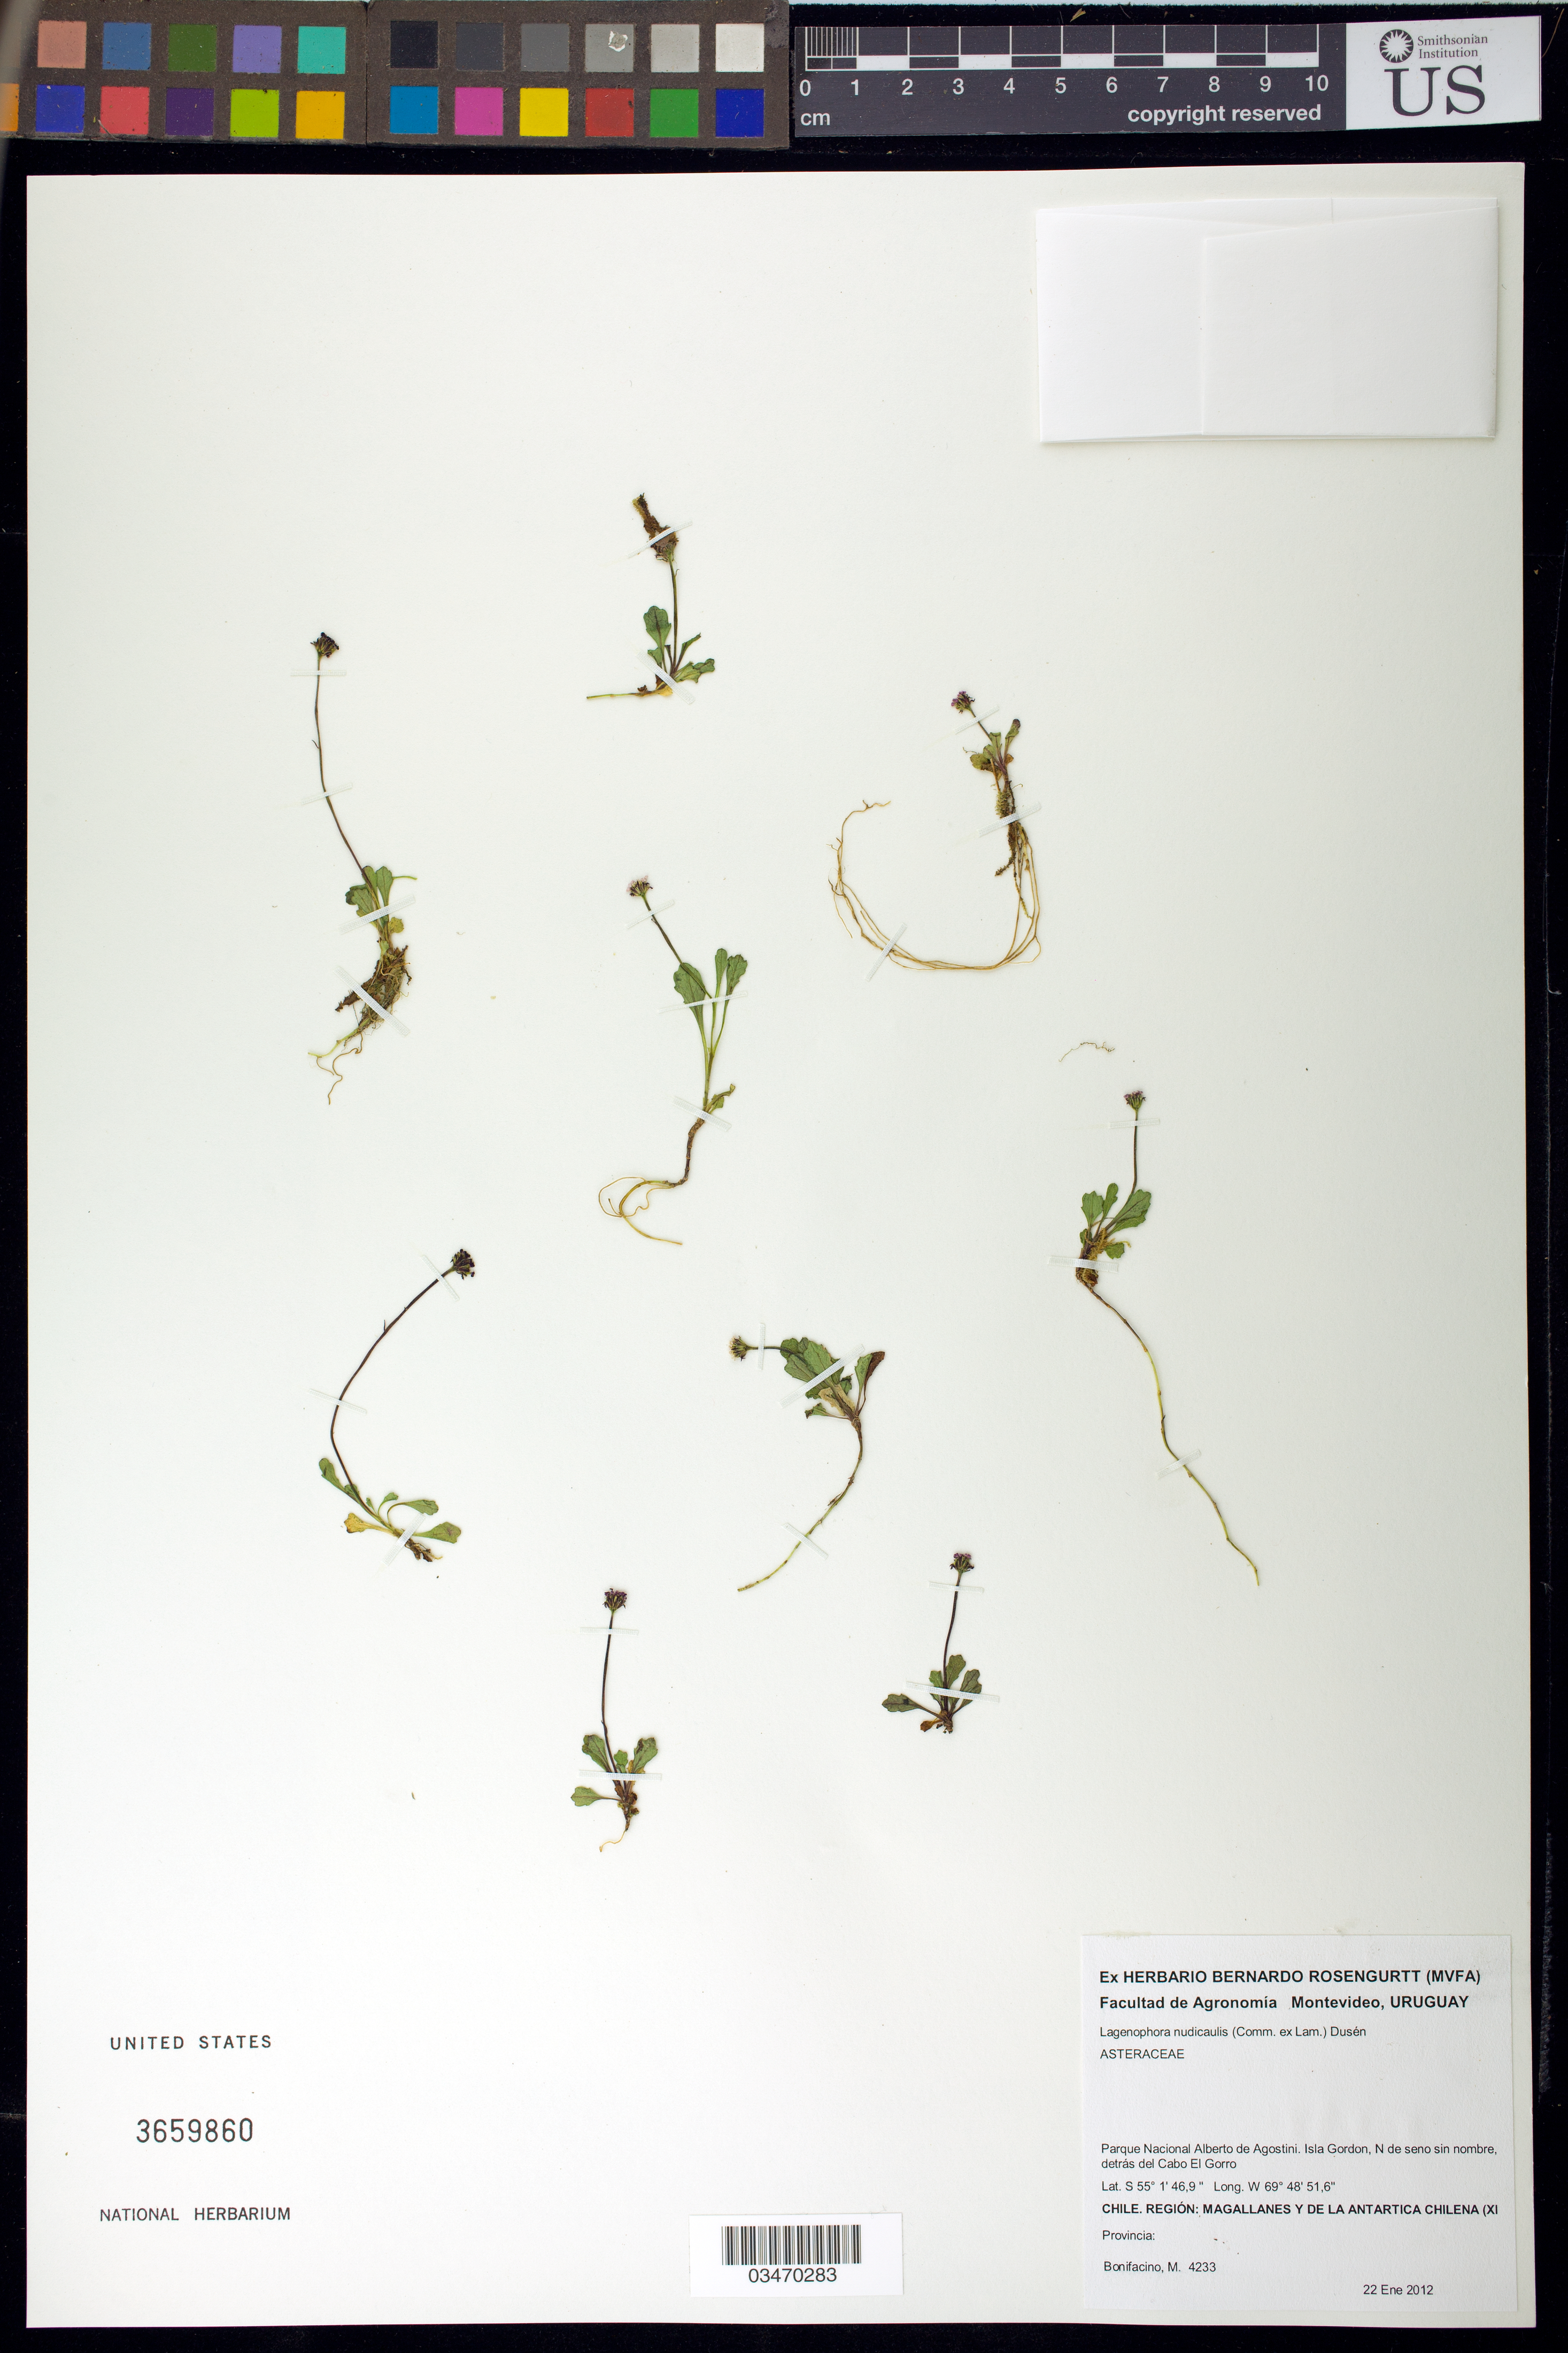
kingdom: Plantae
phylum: Tracheophyta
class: Magnoliopsida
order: Asterales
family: Asteraceae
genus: Lagenophora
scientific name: Lagenophora nudicaulis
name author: (Lam.) T.R. Dudley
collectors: M. Bonifacino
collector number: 4233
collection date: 2012-01-22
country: Uruguay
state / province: Montevideo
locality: Parque Nacional Alberto de Agostini. Isla Gordon, N de seno sin nombre detrás del Cabo El Gorro.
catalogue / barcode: US 3659860